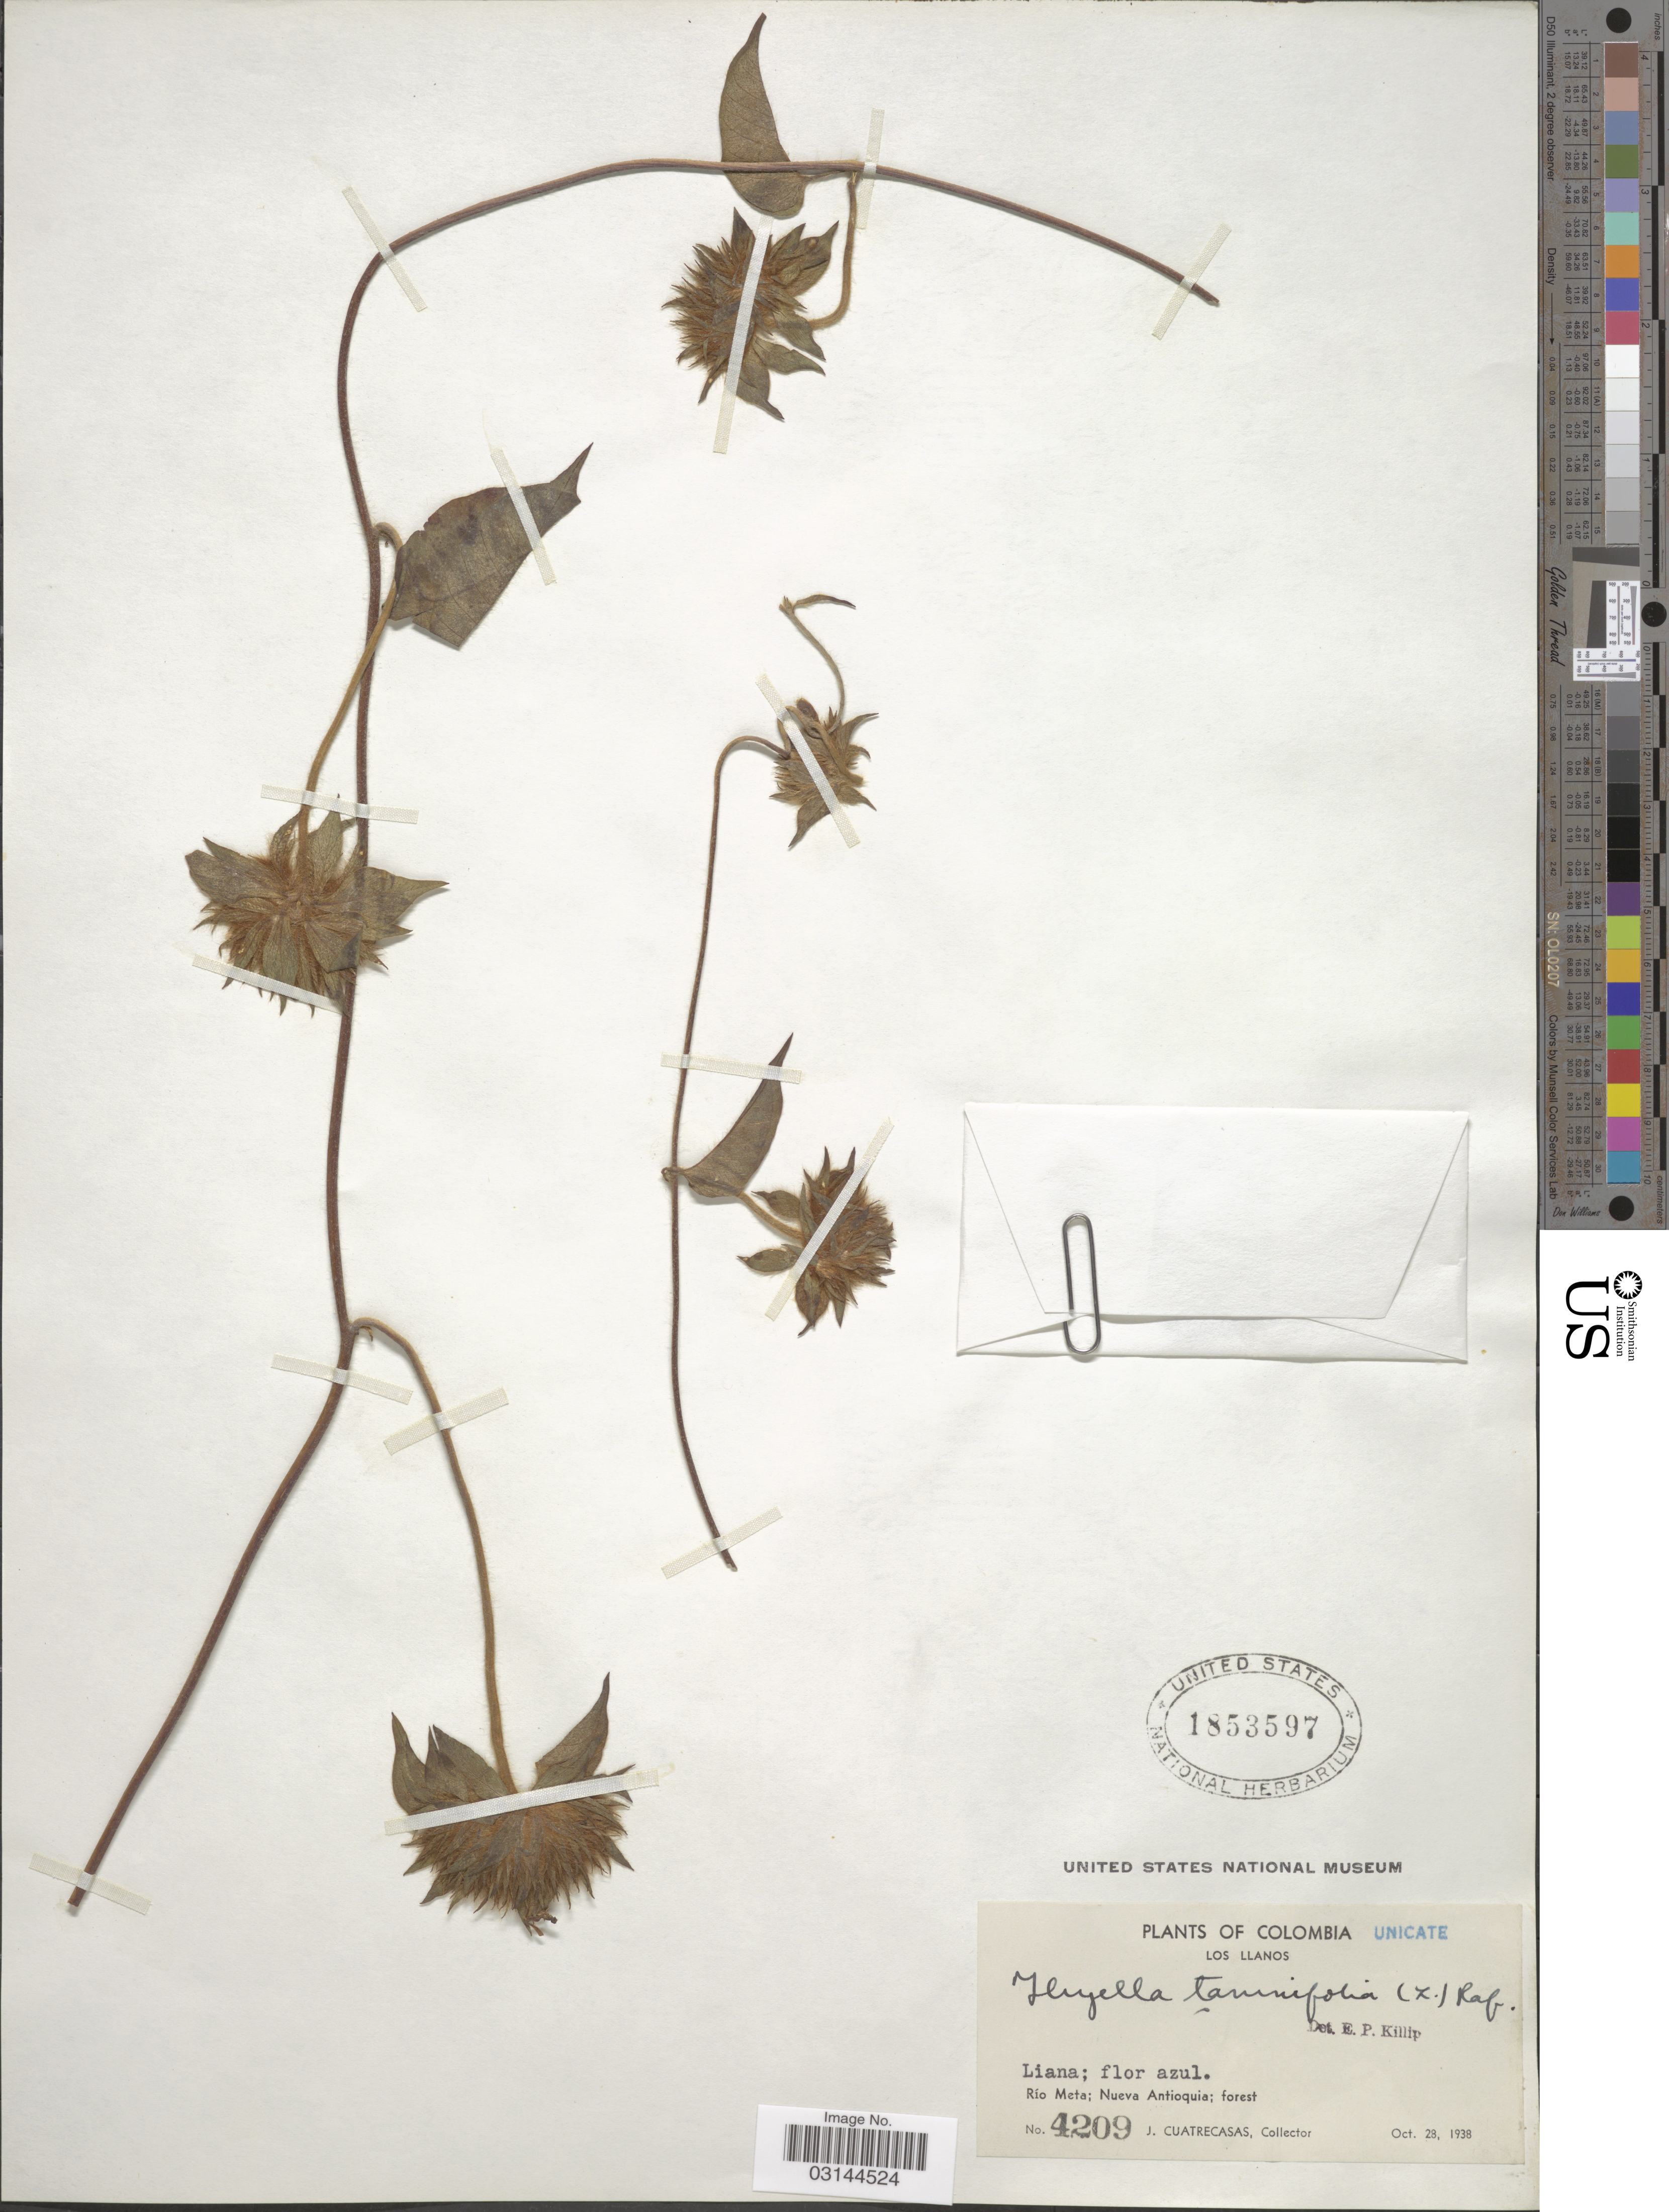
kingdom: Plantae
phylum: Tracheophyta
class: Magnoliopsida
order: Solanales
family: Convolvulaceae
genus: Jacquemontia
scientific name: Jacquemontia tamnifolia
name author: (L.) Griseb.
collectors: J. Cuatrecasas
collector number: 4209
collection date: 1938-10-28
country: Colombia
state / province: Antioquia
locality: Los Llanos. Río Meta; Nueva Antioquia.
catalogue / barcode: US 1853597